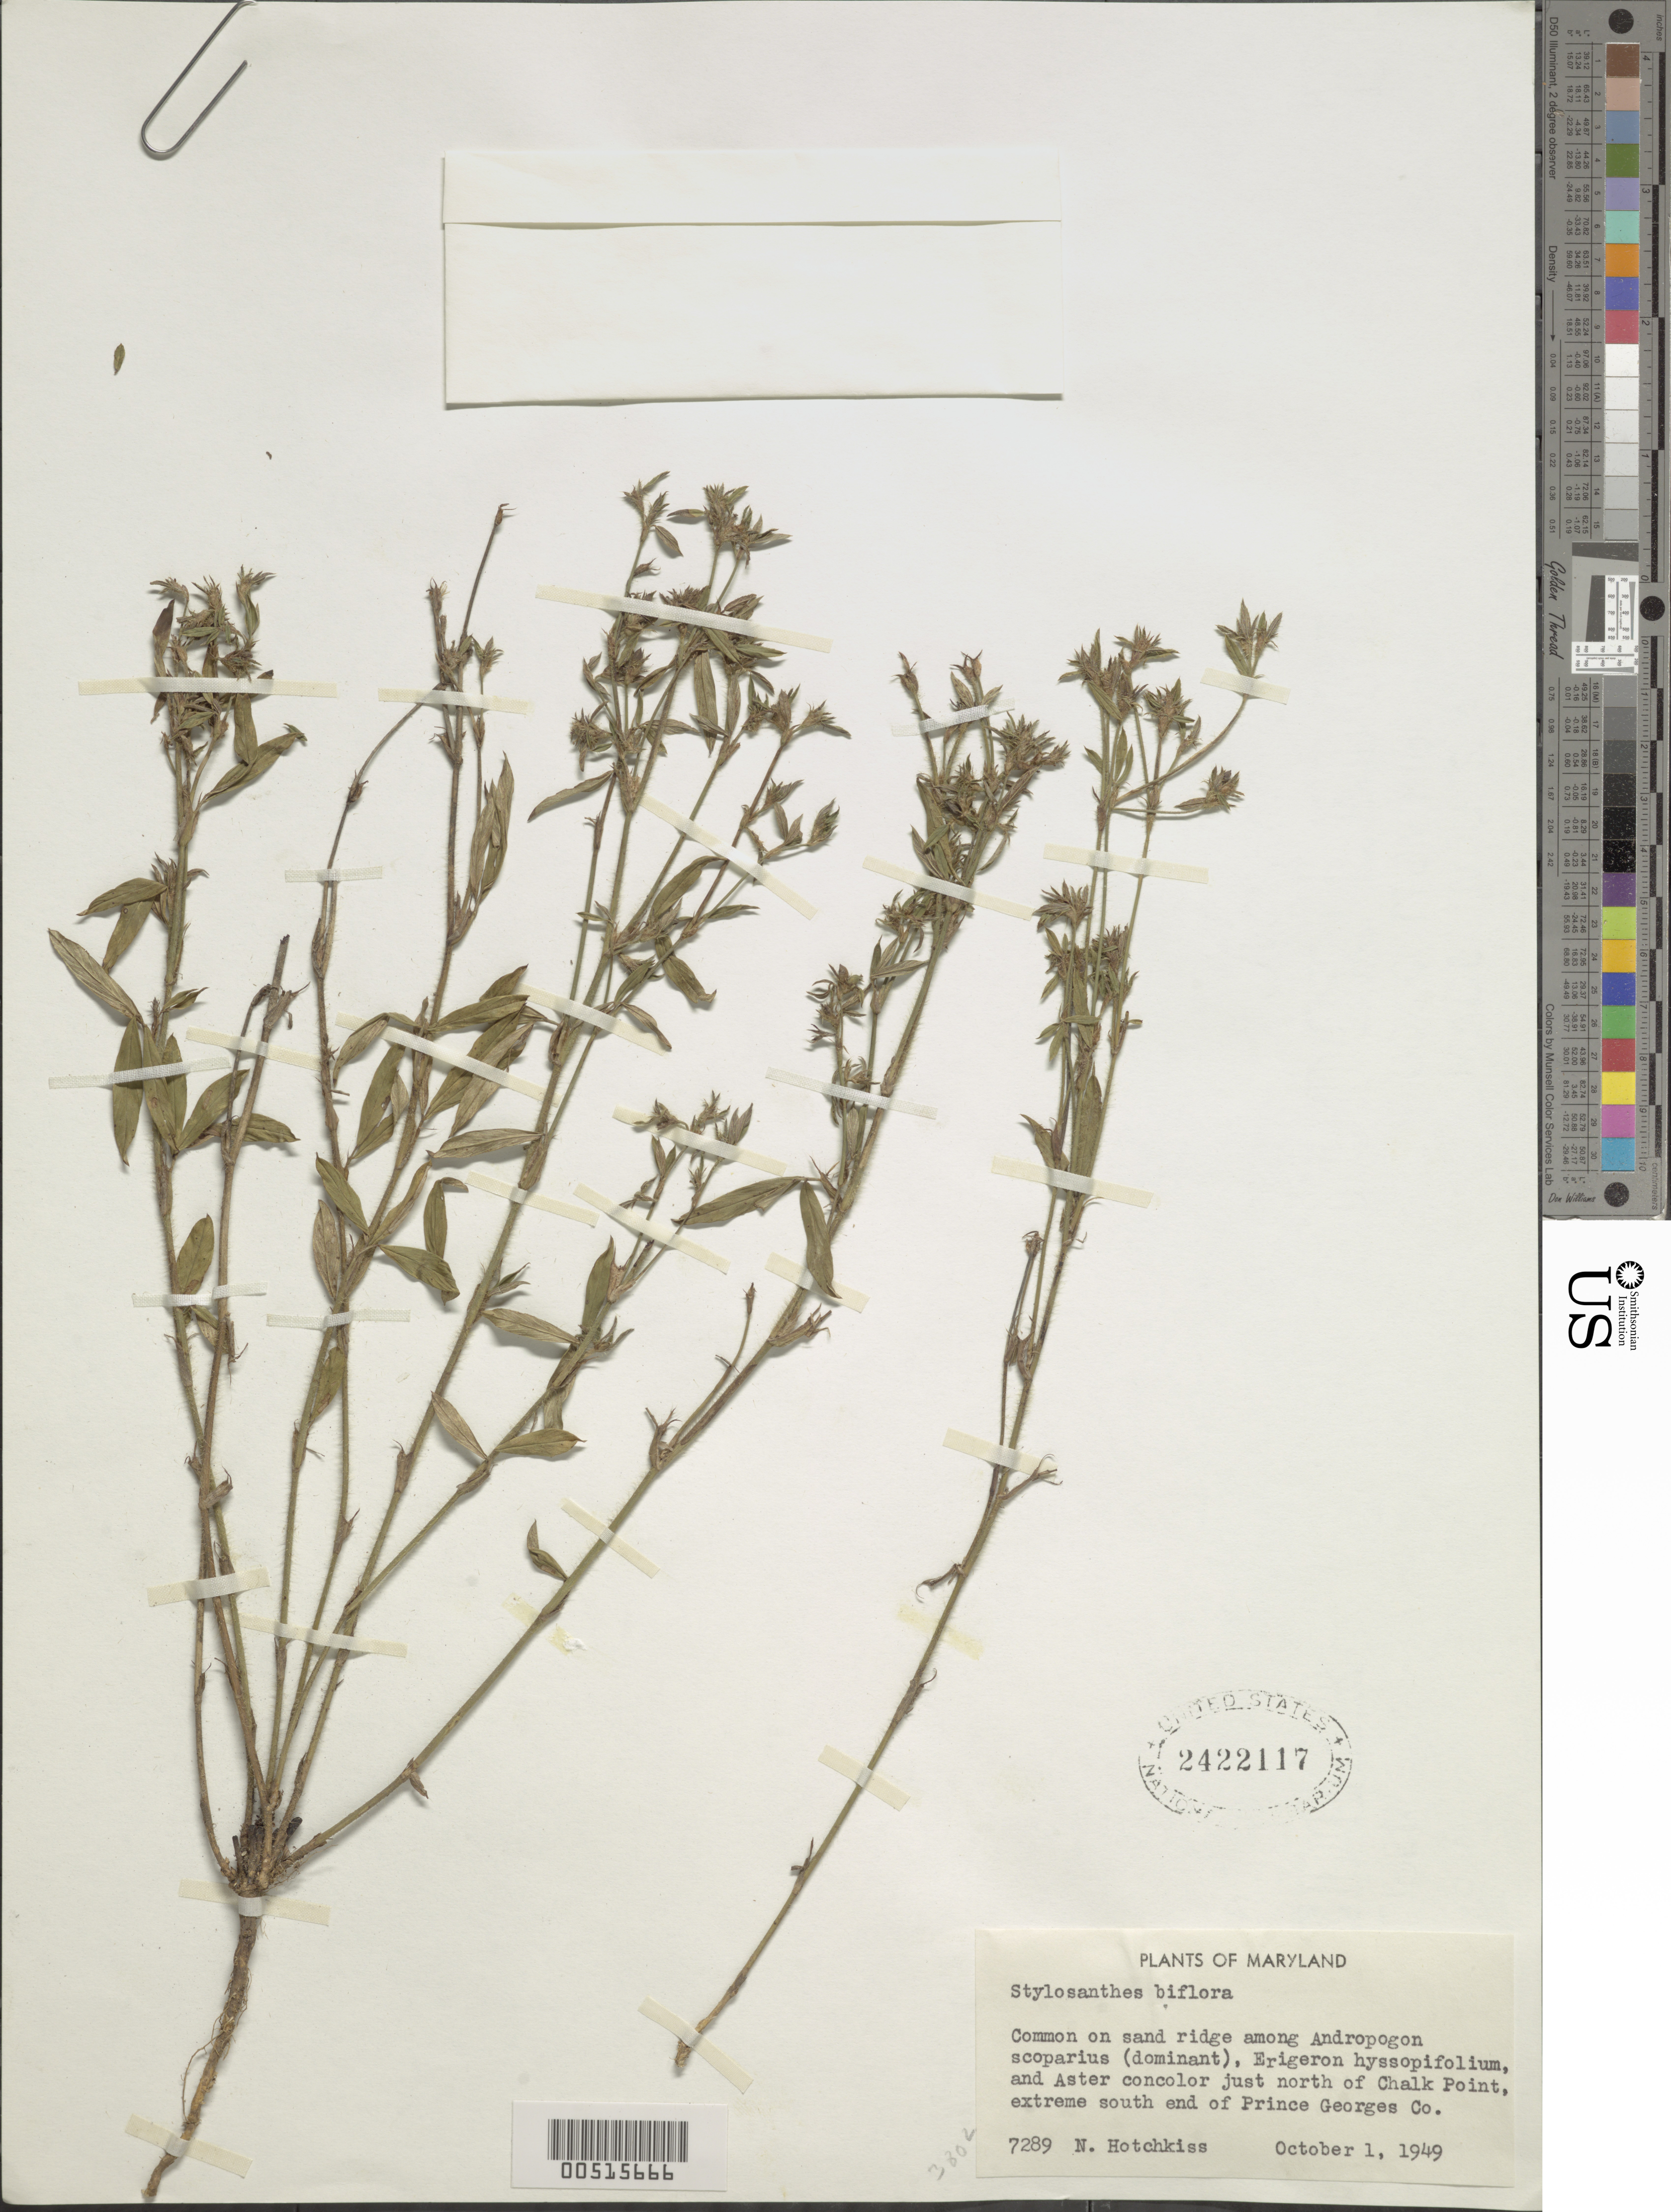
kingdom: Plantae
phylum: Tracheophyta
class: Magnoliopsida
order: Fabales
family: Fabaceae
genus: Stylosanthes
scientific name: Stylosanthes biflora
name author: (L.) Britton et al.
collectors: N. Hotchkiss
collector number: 7289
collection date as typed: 01 Oct 1949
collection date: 1949-10-01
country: United States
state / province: Maryland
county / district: Prince George's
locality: Chalk Point, just N of, extreme S end of Prince Georges Co.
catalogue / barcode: US 2422117